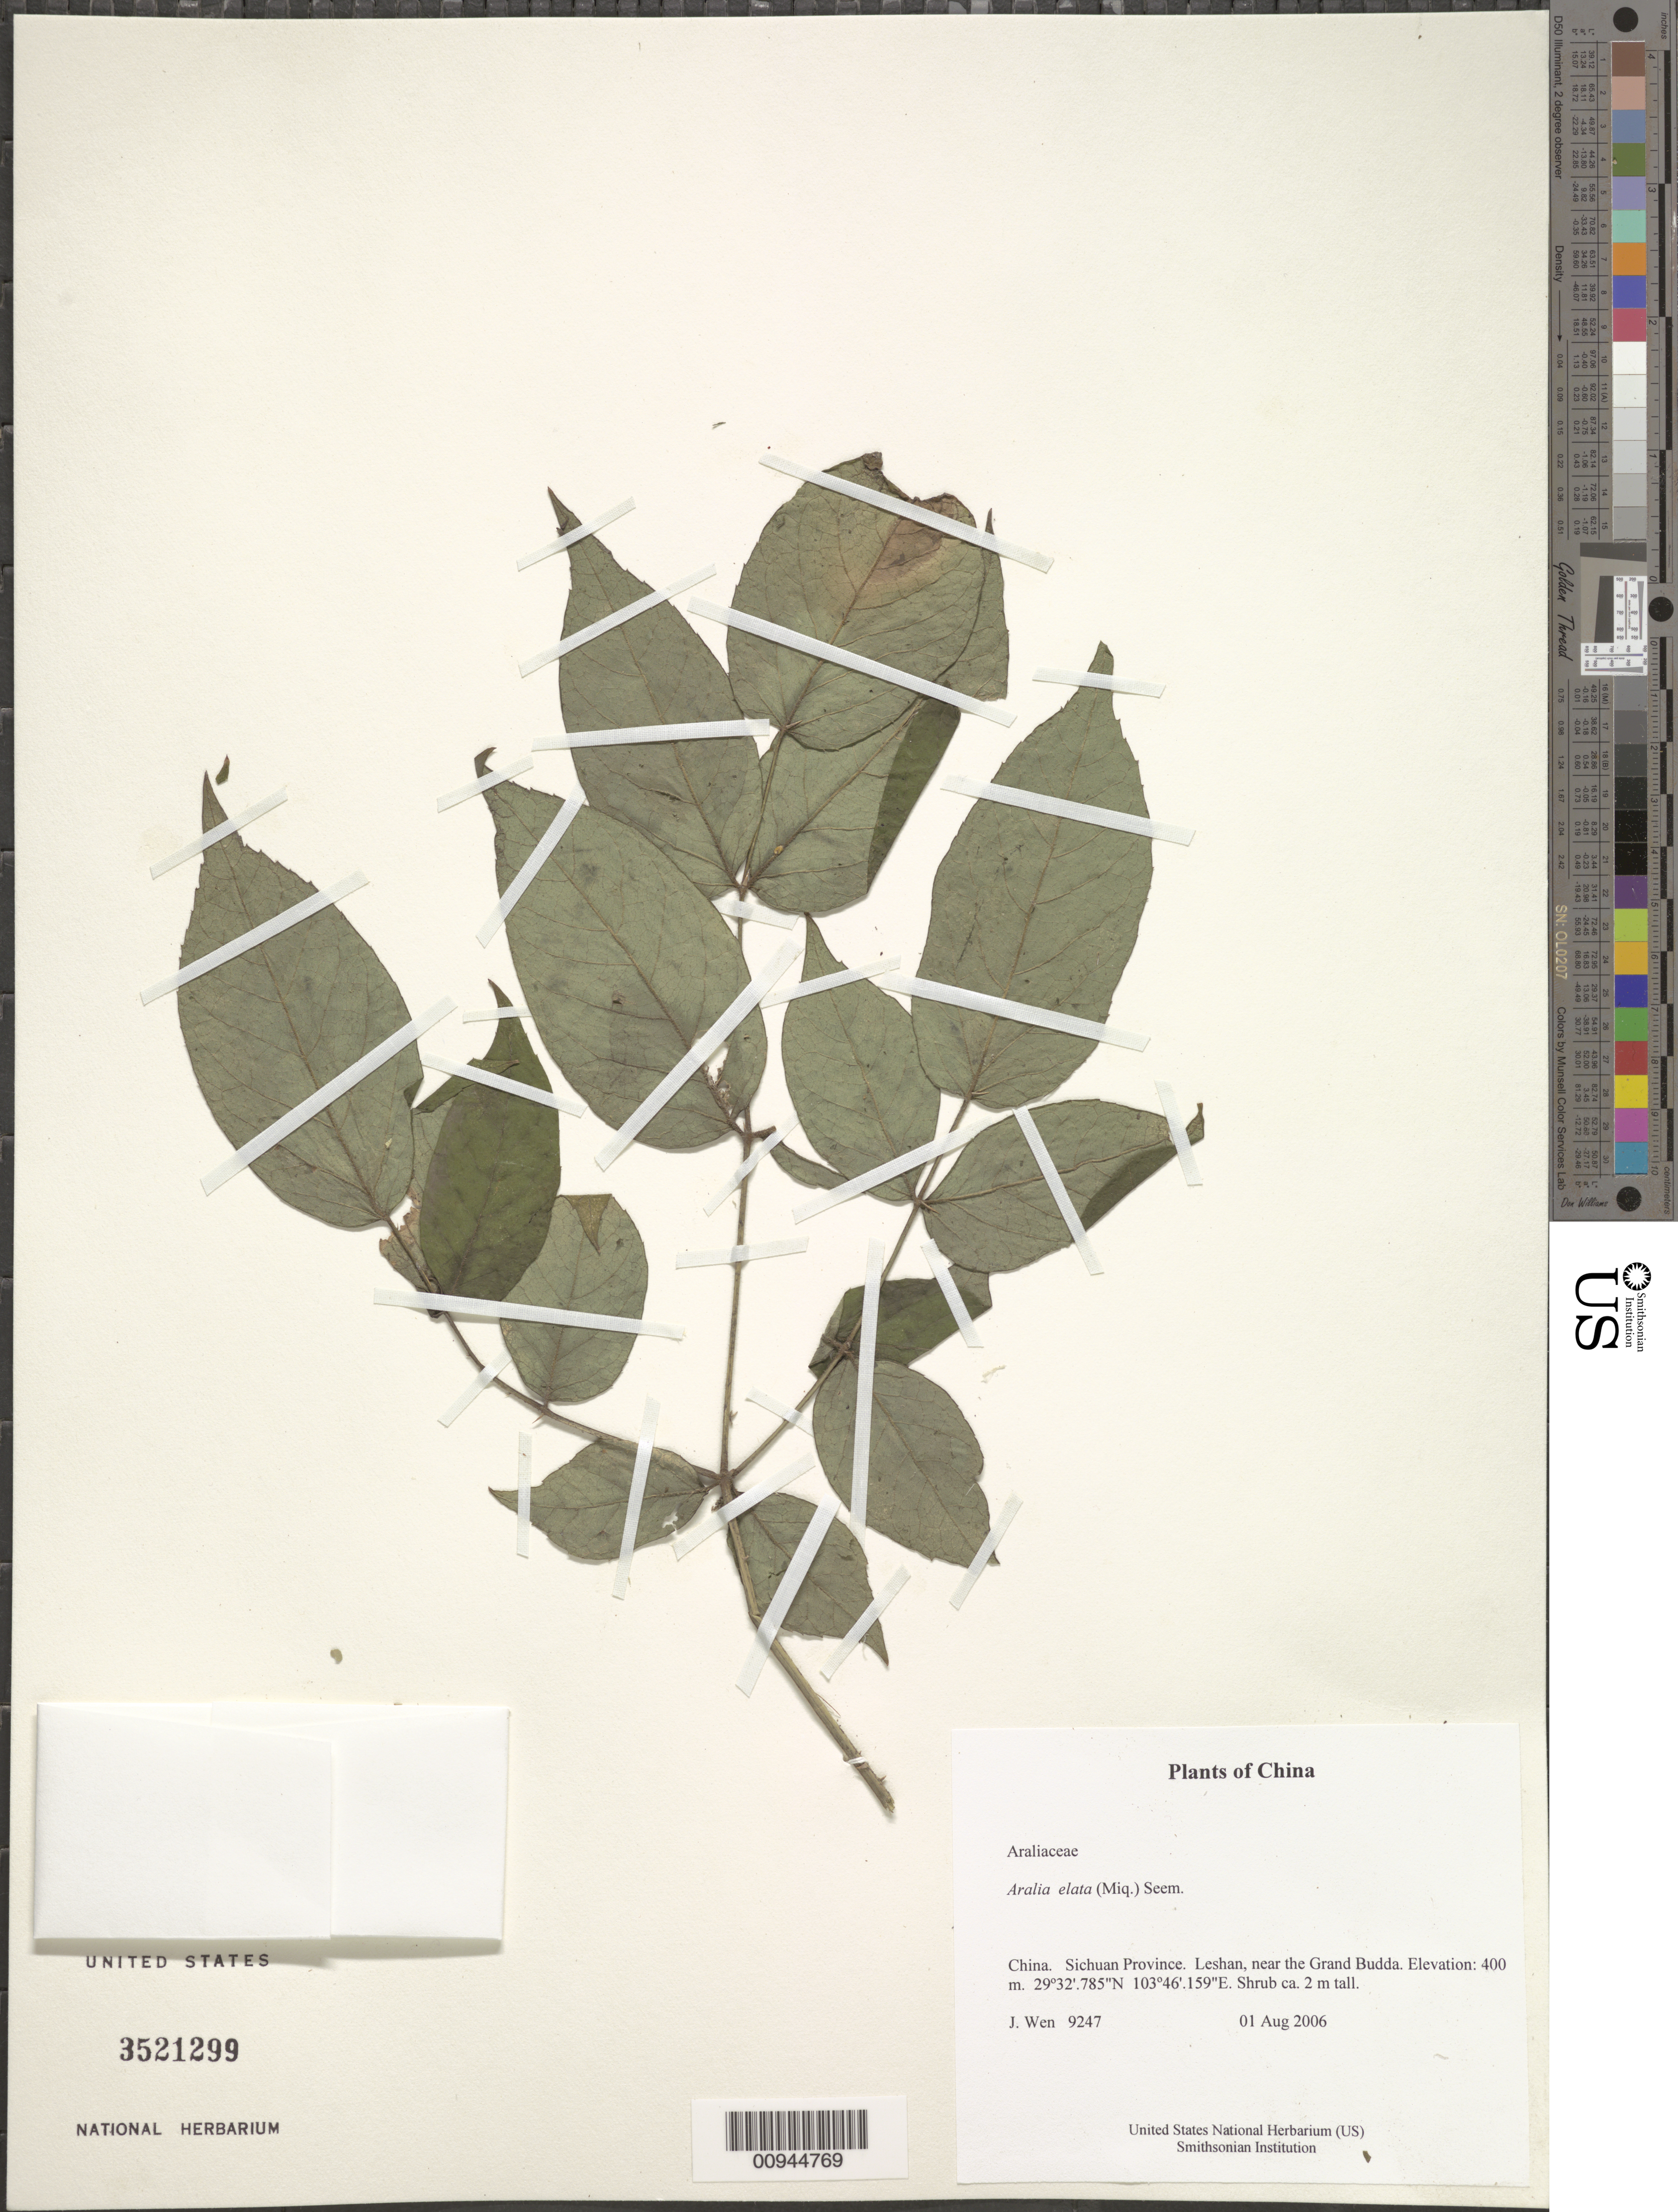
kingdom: Plantae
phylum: Tracheophyta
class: Magnoliopsida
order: Apiales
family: Araliaceae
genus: Aralia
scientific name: Aralia elata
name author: (Miq.) Seem.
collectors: J. Wen & S. Wu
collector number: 9247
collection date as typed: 01 Aug 2006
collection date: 2006-08-01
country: China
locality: Sichuan Province. Leshan, near the Grand Budda.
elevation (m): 400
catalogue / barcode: US 3521299